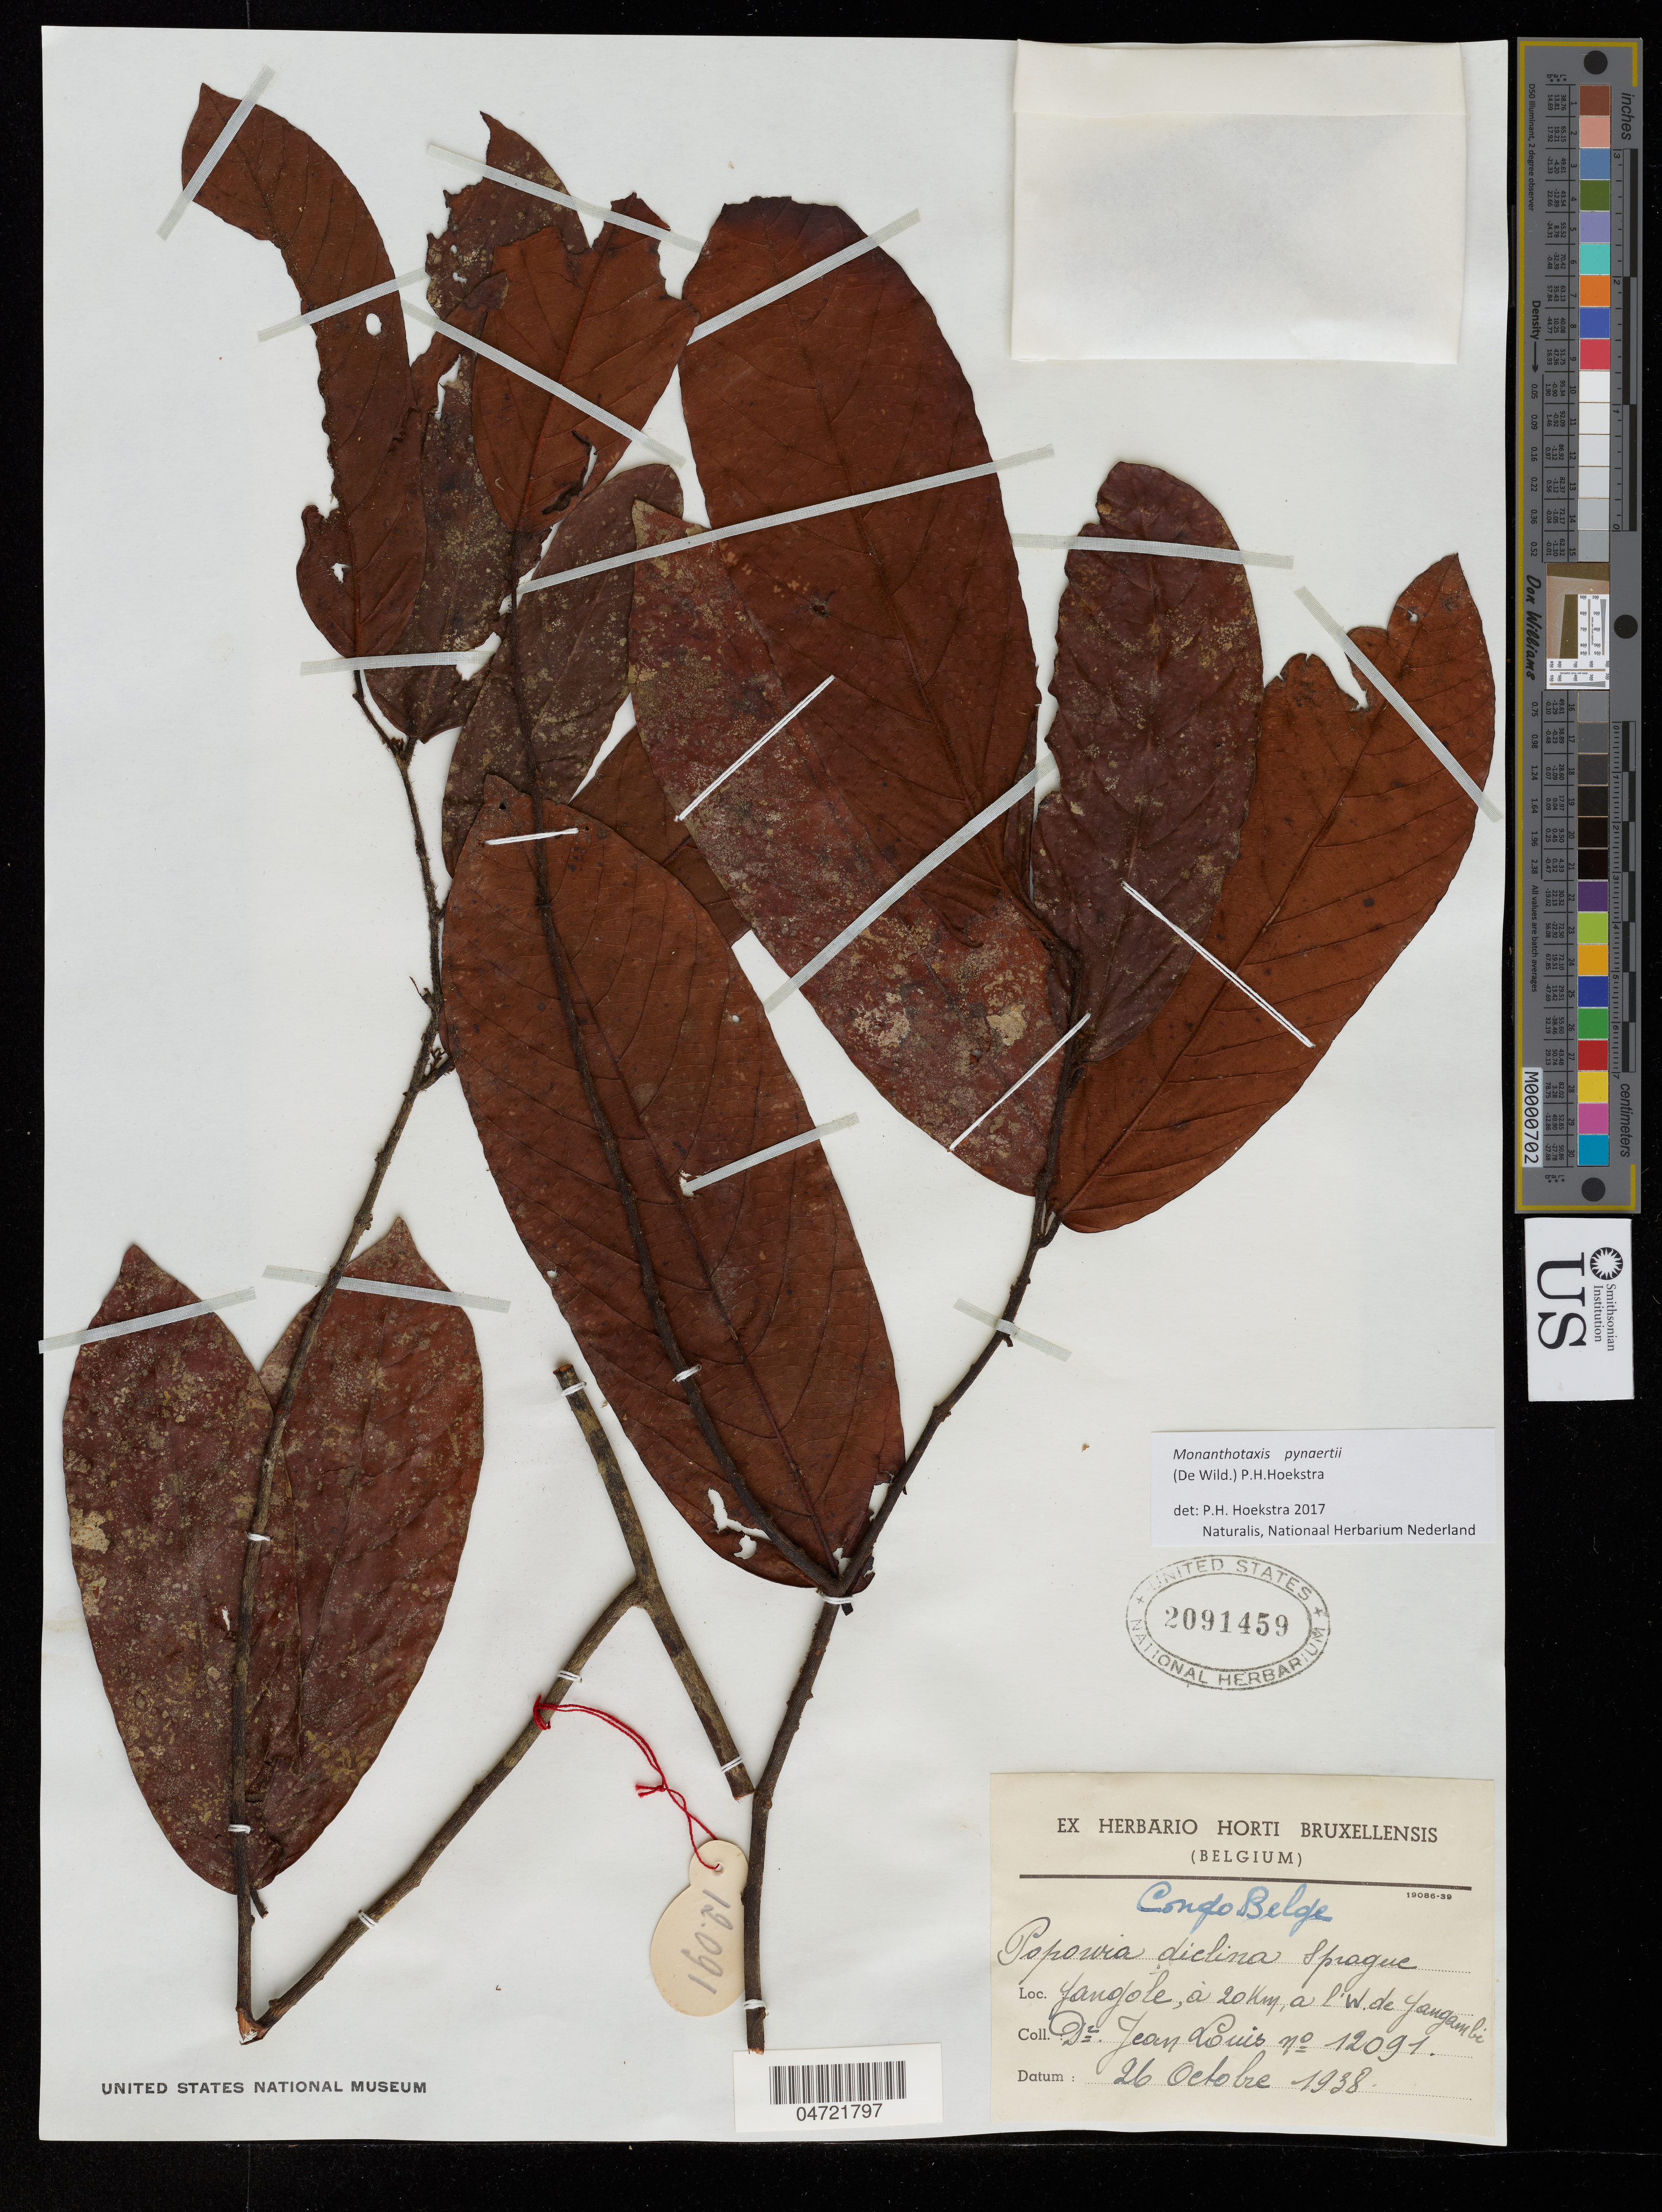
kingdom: Plantae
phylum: Tracheophyta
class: Magnoliopsida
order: Magnoliales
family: Annonaceae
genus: Monanthotaxis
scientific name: Monanthotaxis pynaertii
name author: (De Wild.) P.H. Hoekstra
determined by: Hoekstra, P. H.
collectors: J. Louis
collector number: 12091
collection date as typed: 26 Oct 1938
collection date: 1938-10-26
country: Congo, Democratic Republic of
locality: Congo belge, jangole, a 20 km a l'w de jangambi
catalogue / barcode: US 2091459